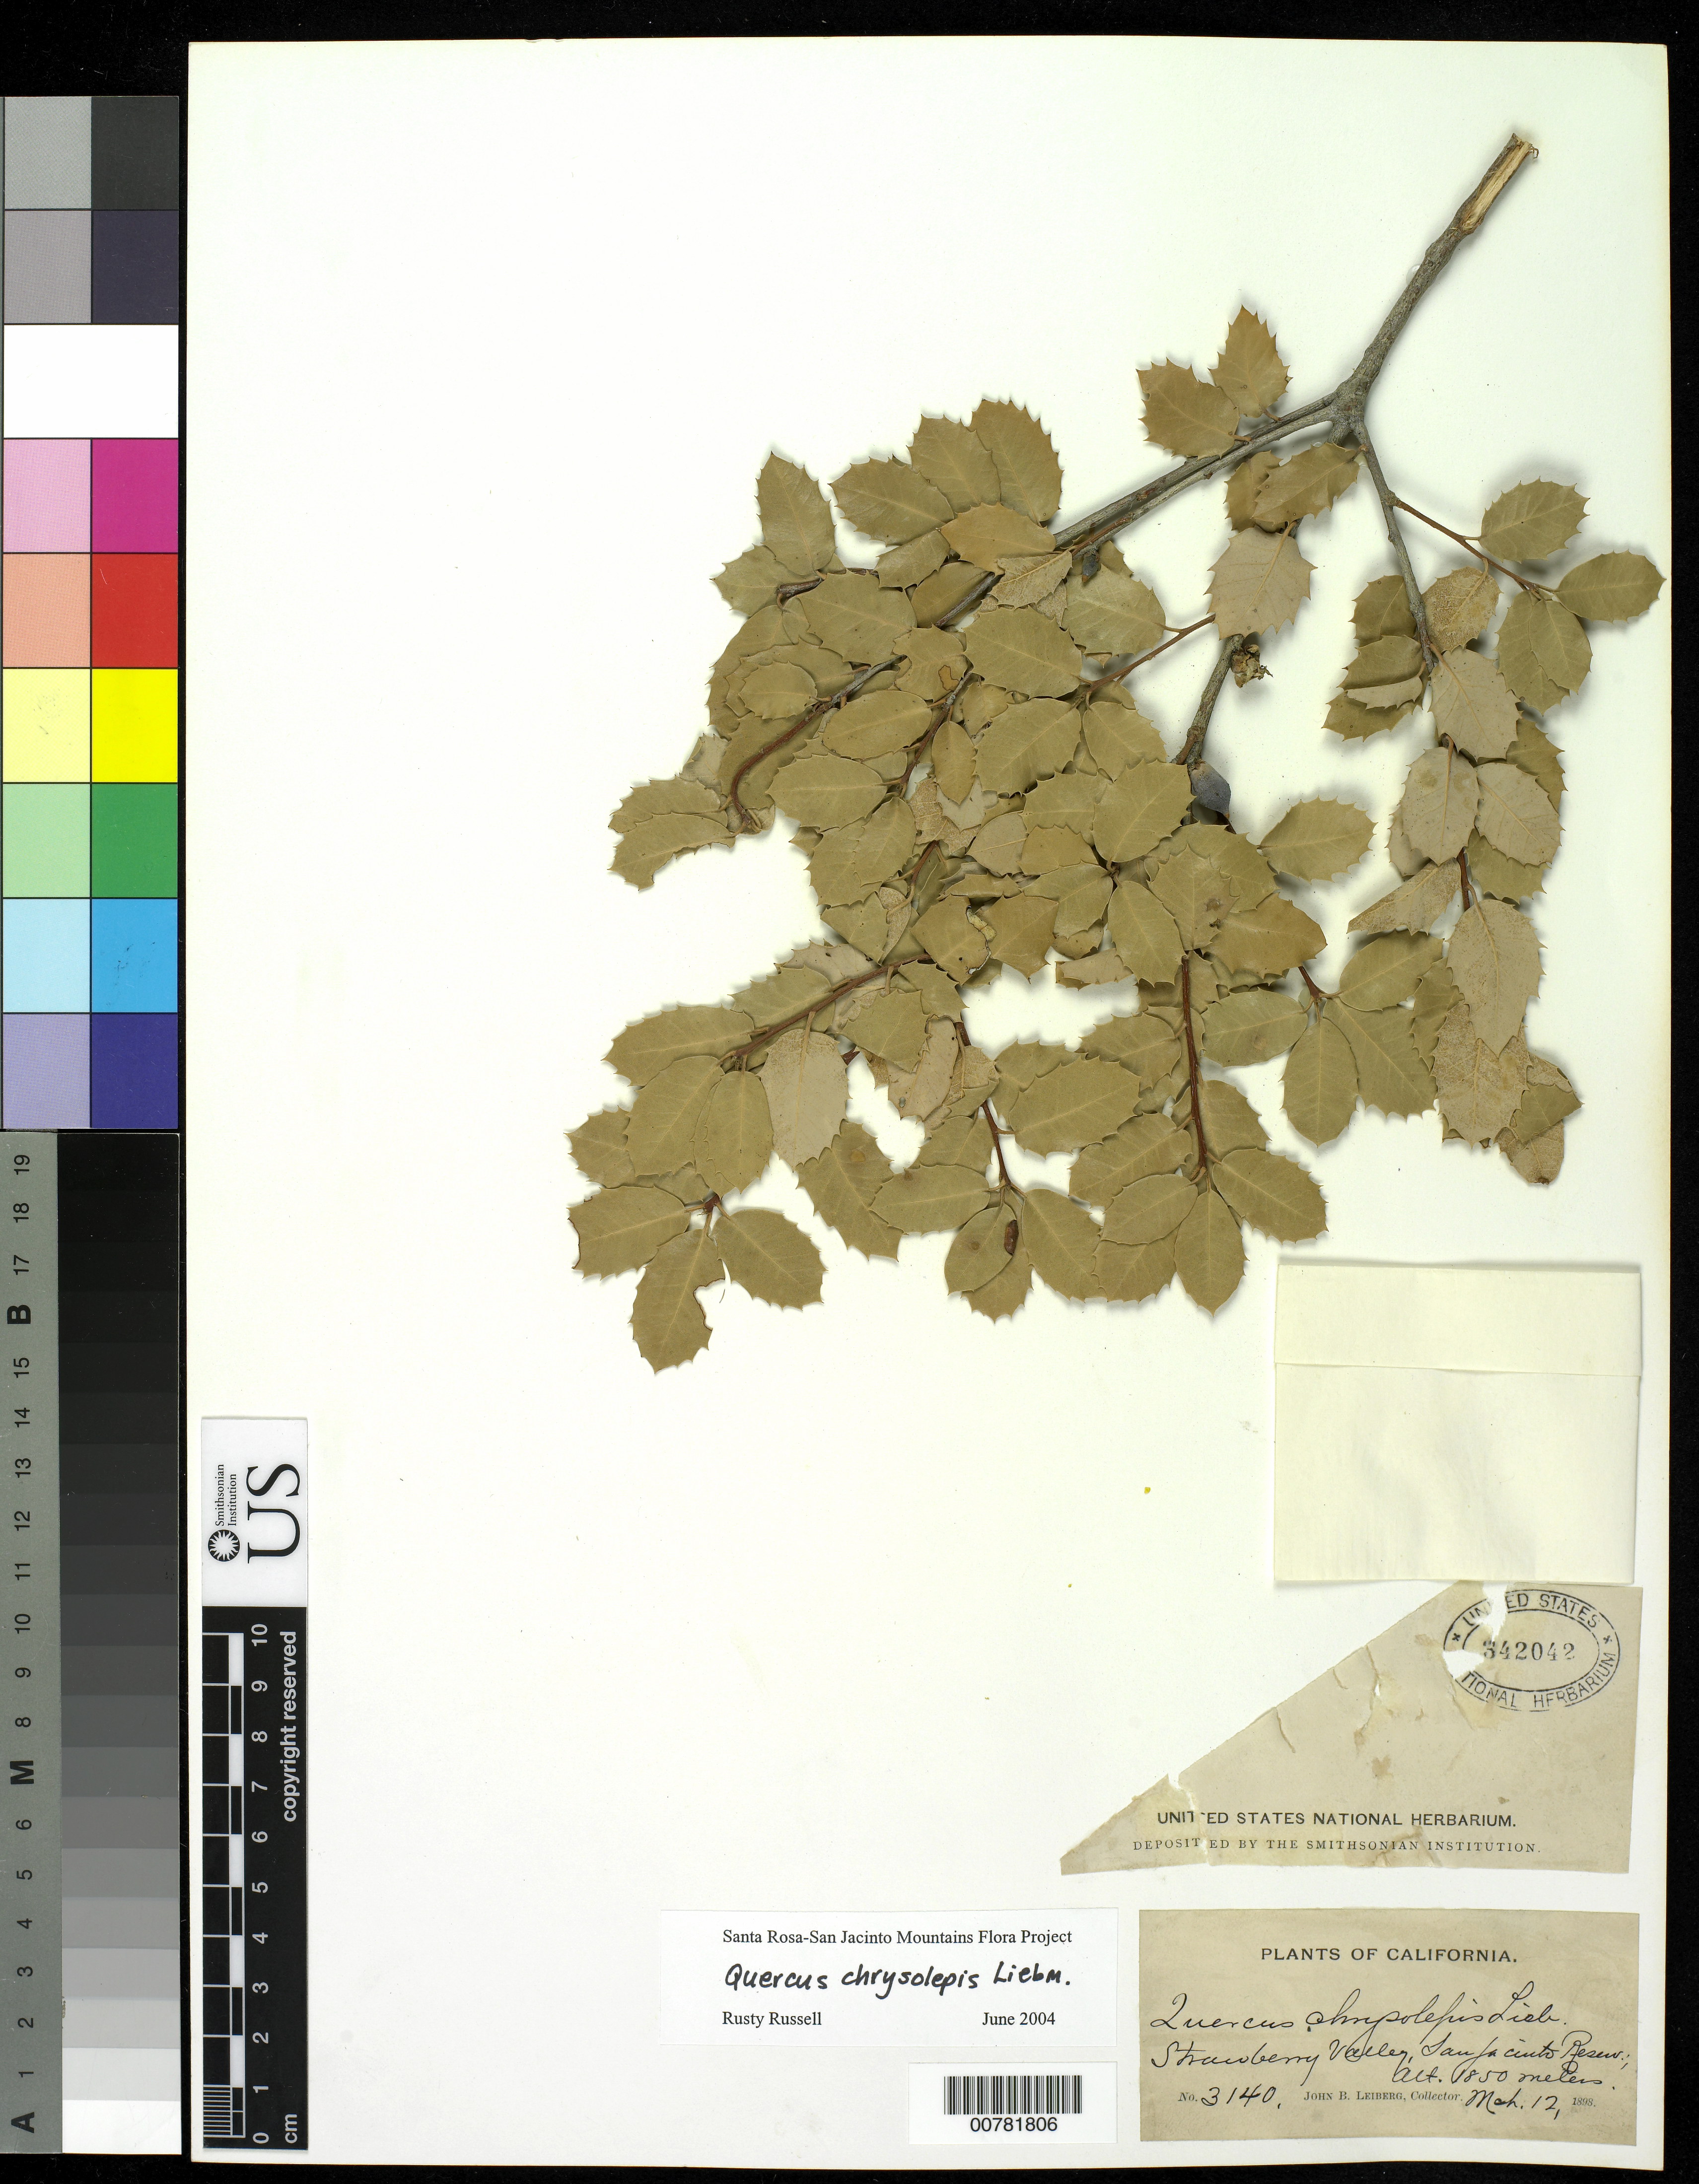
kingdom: Plantae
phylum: Tracheophyta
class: Magnoliopsida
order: Fagales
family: Fagaceae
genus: Quercus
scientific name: Quercus chrysolepis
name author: Liebm.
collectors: J. B. Leiberg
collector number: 3140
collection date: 1898-03-12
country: United States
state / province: California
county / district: Riverside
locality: Strawberry Valley. San Jacinto Reserv.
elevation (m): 850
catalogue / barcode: US 342042